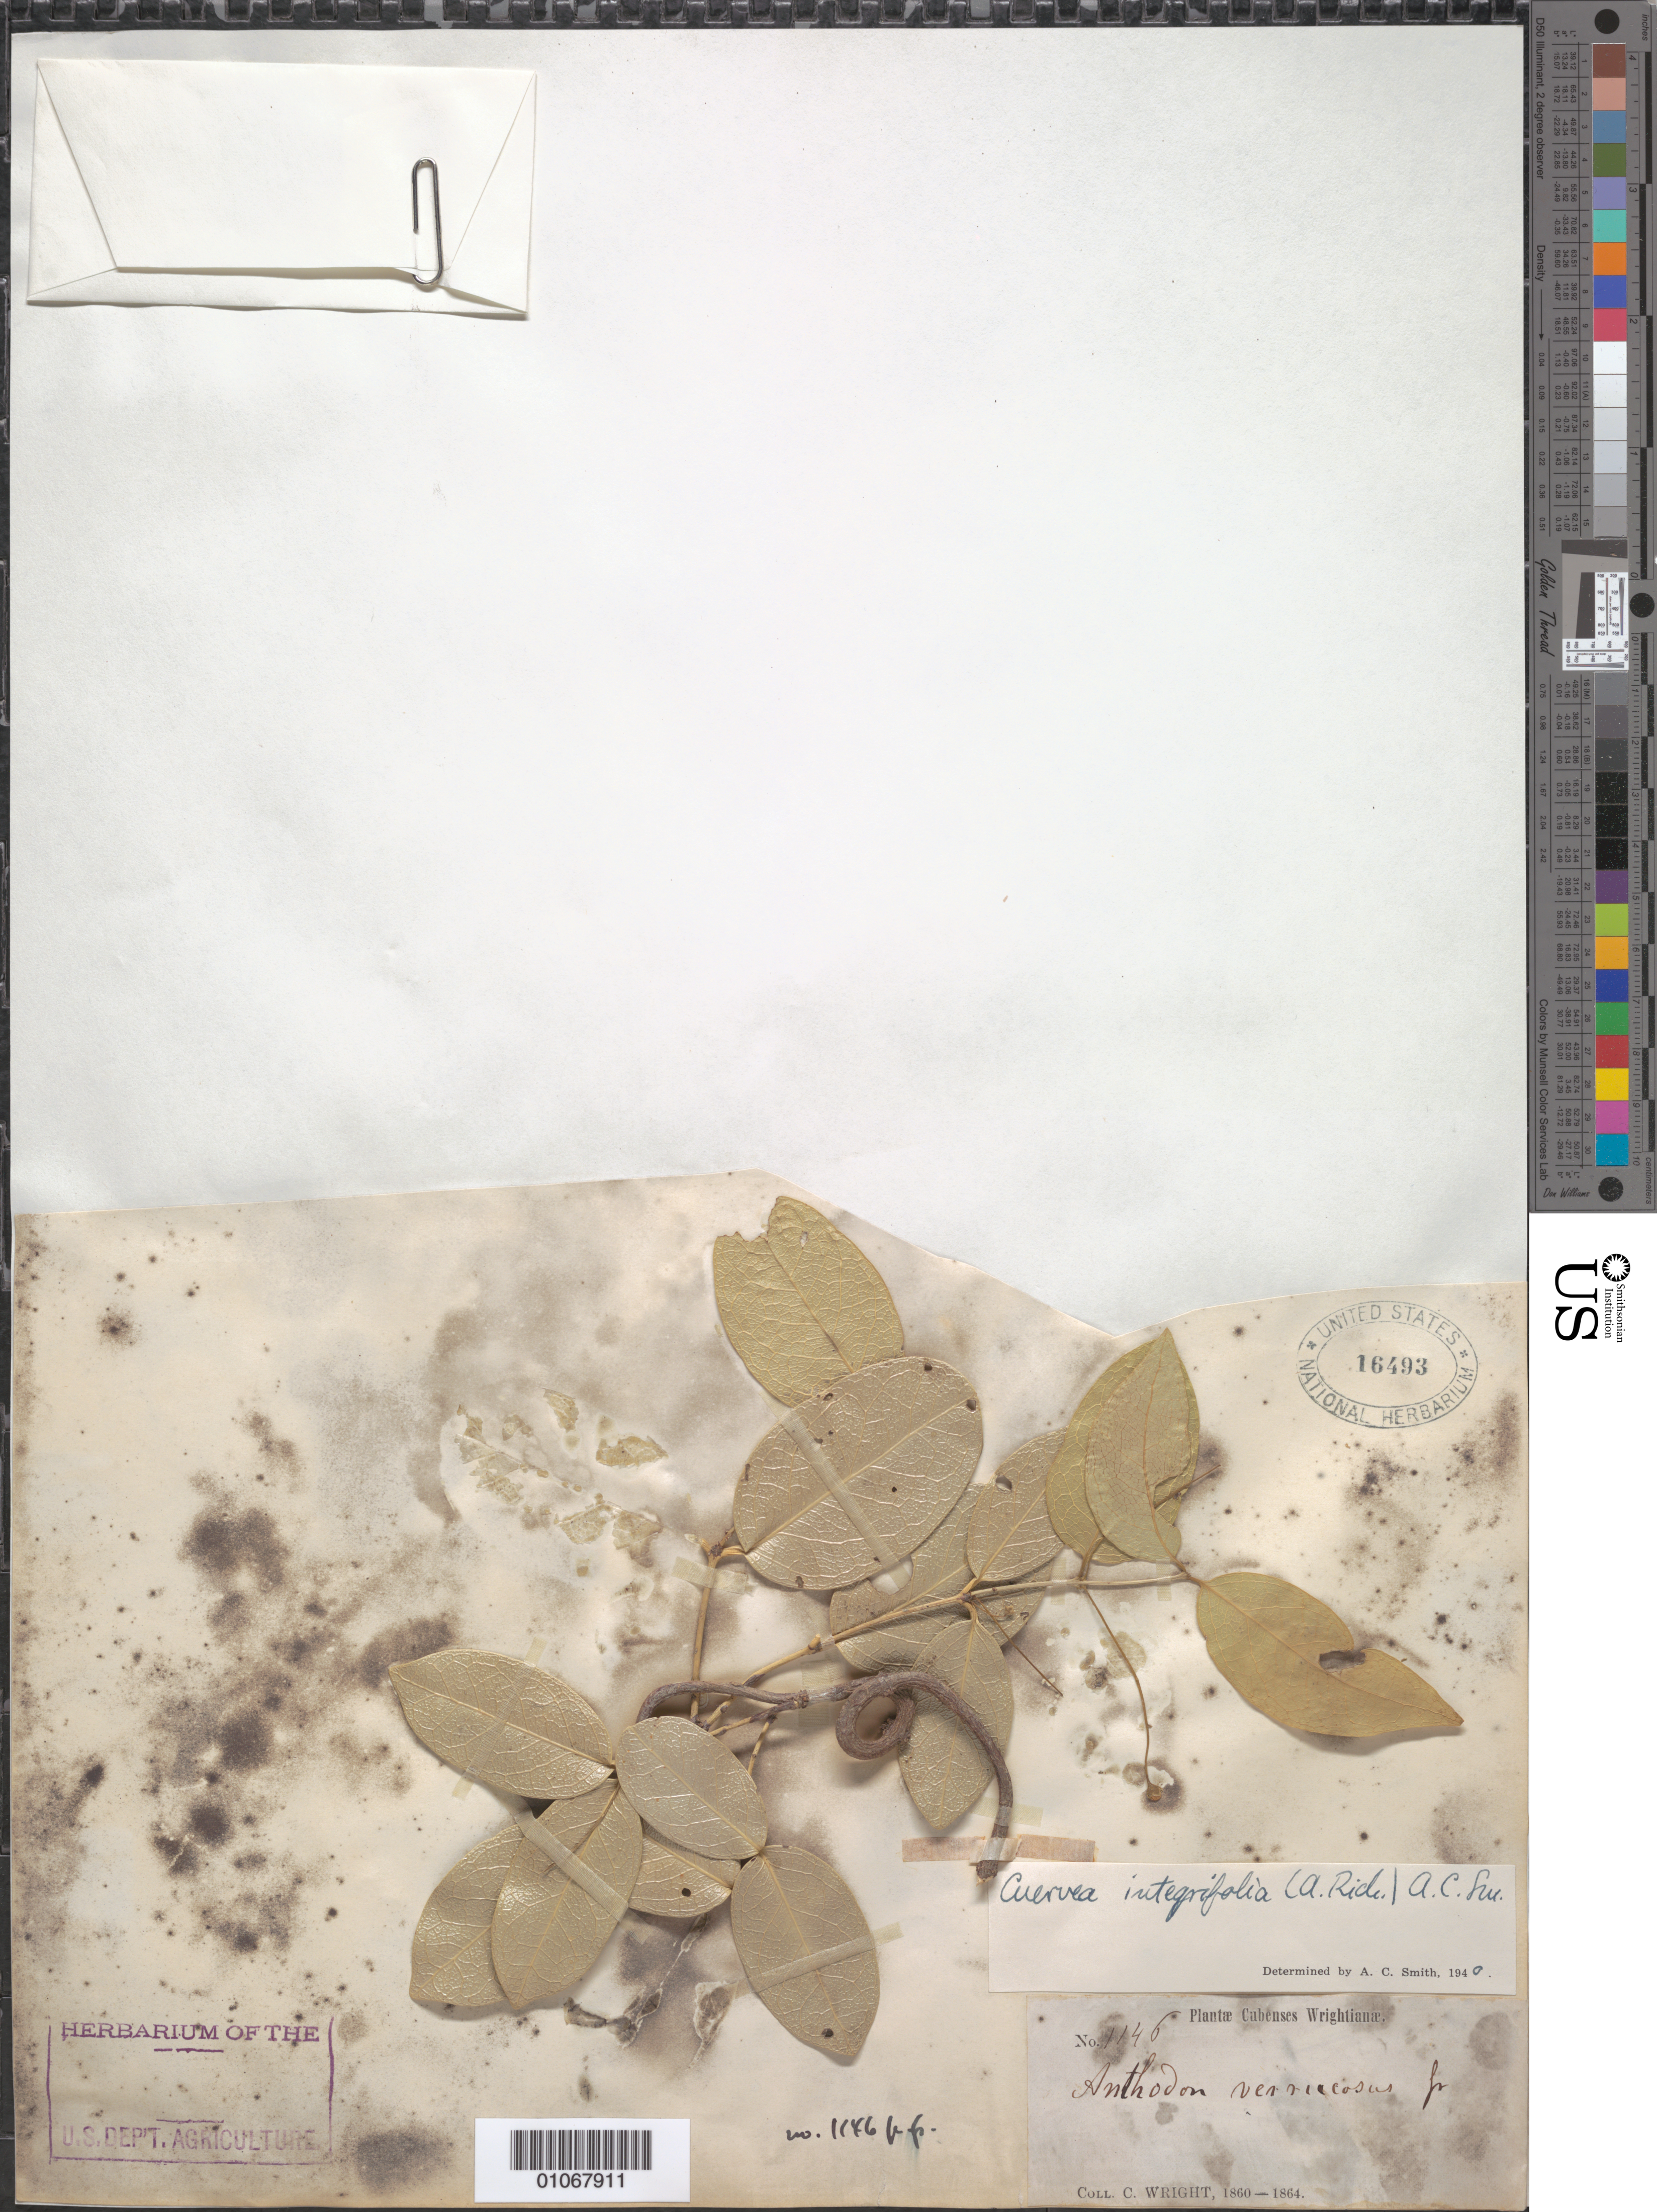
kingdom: Plantae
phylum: Tracheophyta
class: Magnoliopsida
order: Celastrales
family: Celastraceae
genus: Cuervea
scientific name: Cuervea integrifolia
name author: (A. Rich.) A.C. Sm.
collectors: C. Wright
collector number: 1146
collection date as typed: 01 Jan 1860 to 31 Dec 1864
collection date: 1860-01-01/1864-12-31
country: Cuba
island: Cuba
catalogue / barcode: US 16493